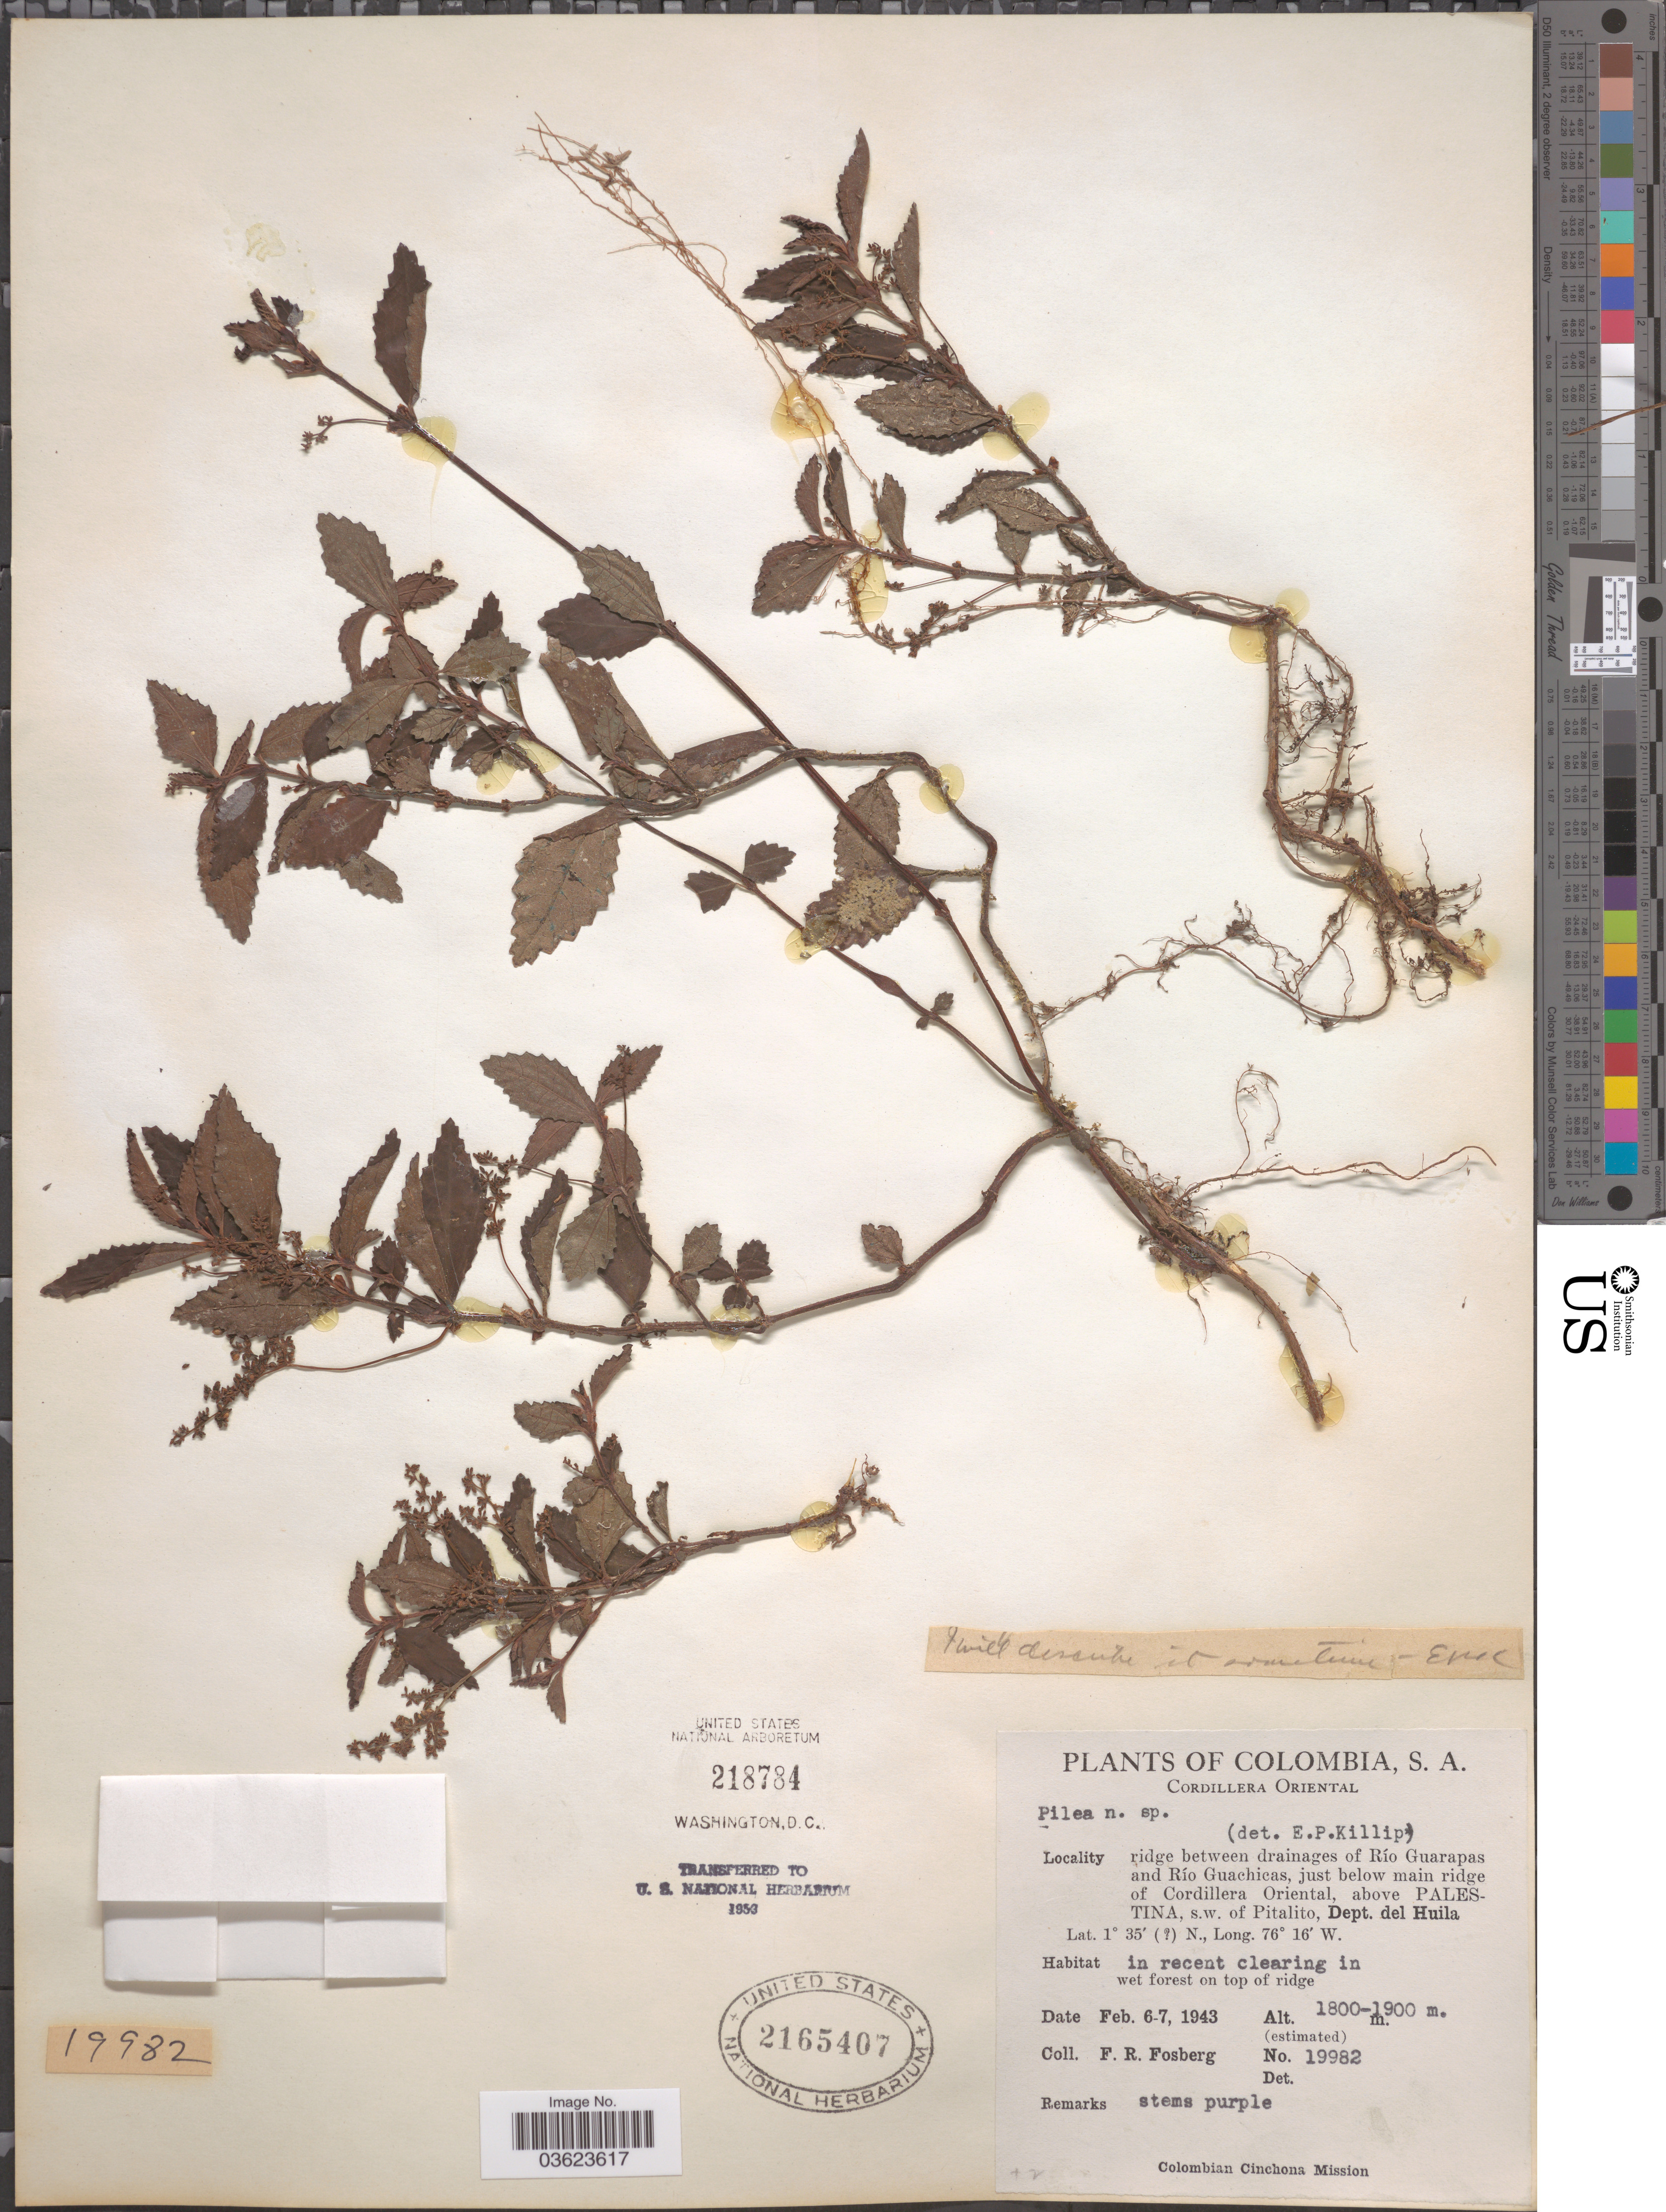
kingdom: Plantae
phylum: Tracheophyta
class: Magnoliopsida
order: Rosales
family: Urticaceae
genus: Pilea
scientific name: Pilea sp.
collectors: F. R. Fosberg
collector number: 19982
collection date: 1943-02-06/1943-02-07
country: Colombia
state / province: Huila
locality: Cordillera Oriental. Ridge between drainages of Río Guarapas and Río Guachicas, just below main ridge of Cordillera Oriental, above Palestina, s.w. of Pitalito, Dept. del Huila.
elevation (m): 1800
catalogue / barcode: US 2165407